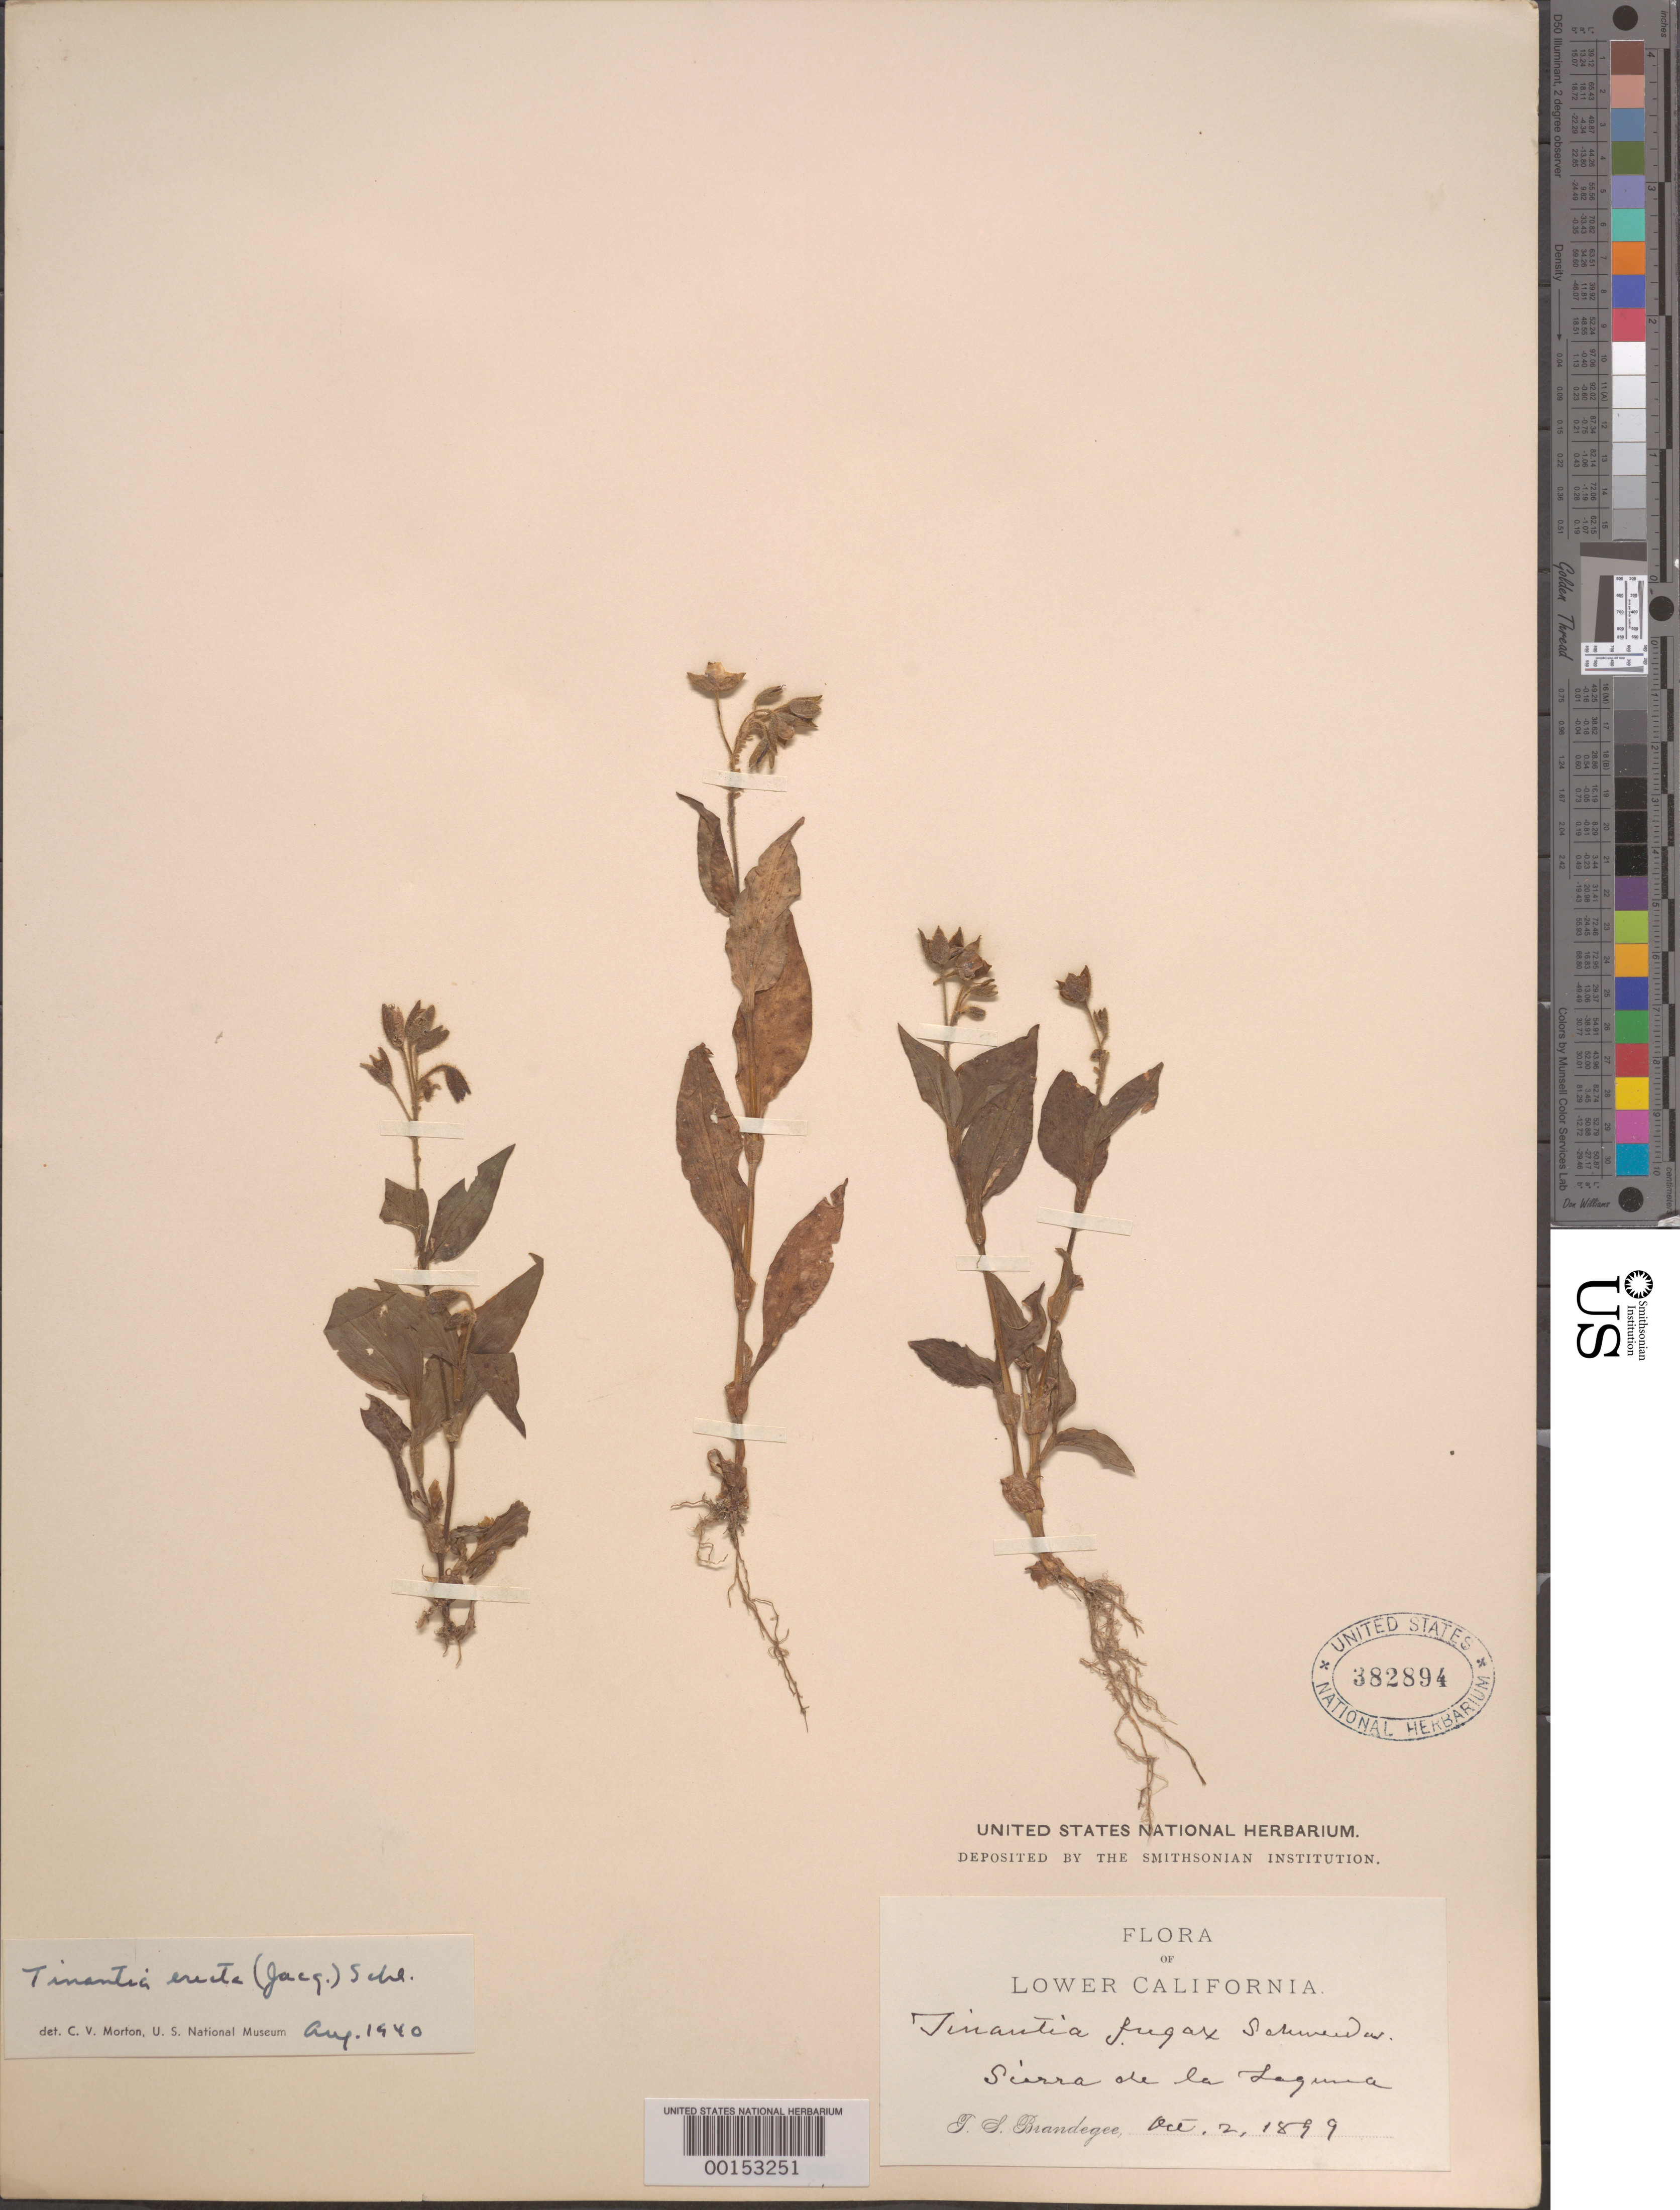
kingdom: Plantae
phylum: Tracheophyta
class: Liliopsida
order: Commelinales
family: Commelinaceae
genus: Tinantia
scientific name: Tinantia modesta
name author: Brandegee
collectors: T. S. Brandegee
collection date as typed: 02 Oct 1899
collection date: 1899-10-02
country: Mexico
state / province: Baja California Norte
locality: Sierra de La Laguna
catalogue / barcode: US 382894